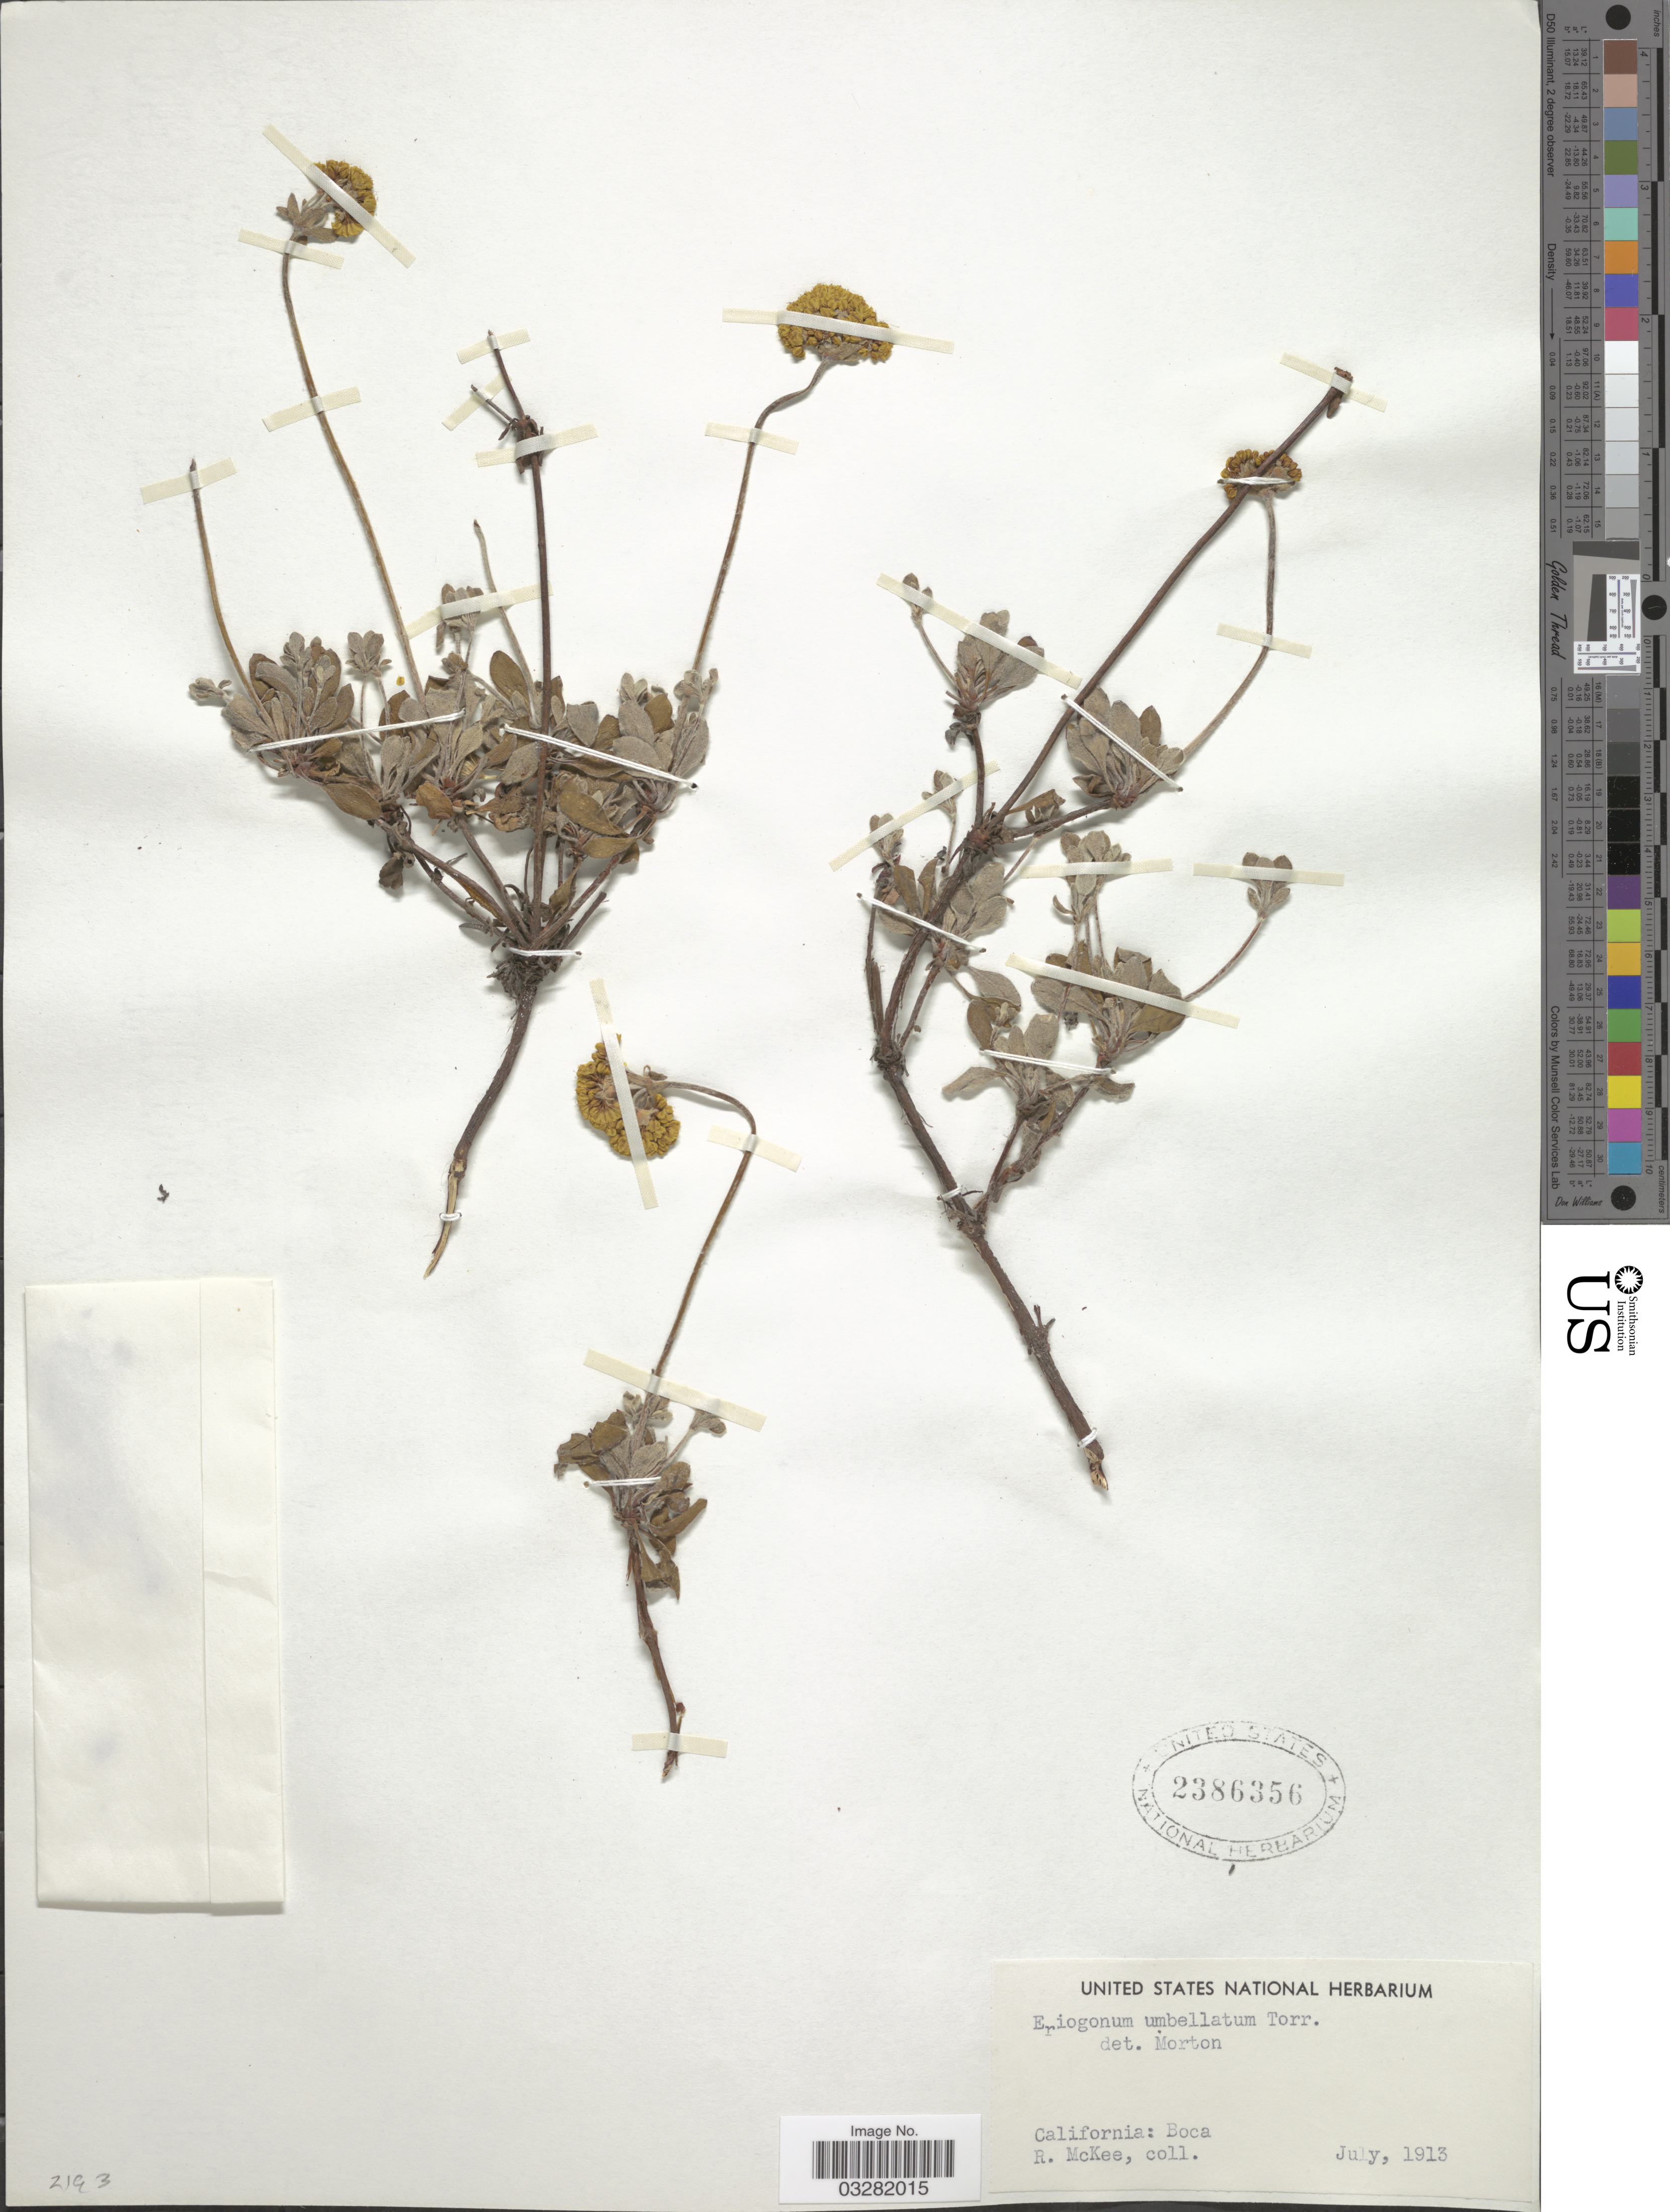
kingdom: Plantae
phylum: Tracheophyta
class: Magnoliopsida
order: Caryophyllales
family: Polygonaceae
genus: Eriogonum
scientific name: Eriogonum umbellatum var. umbellatum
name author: Torr.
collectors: R. Mckee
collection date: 1913-07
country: United States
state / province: California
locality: Boca.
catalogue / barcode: US 2386356